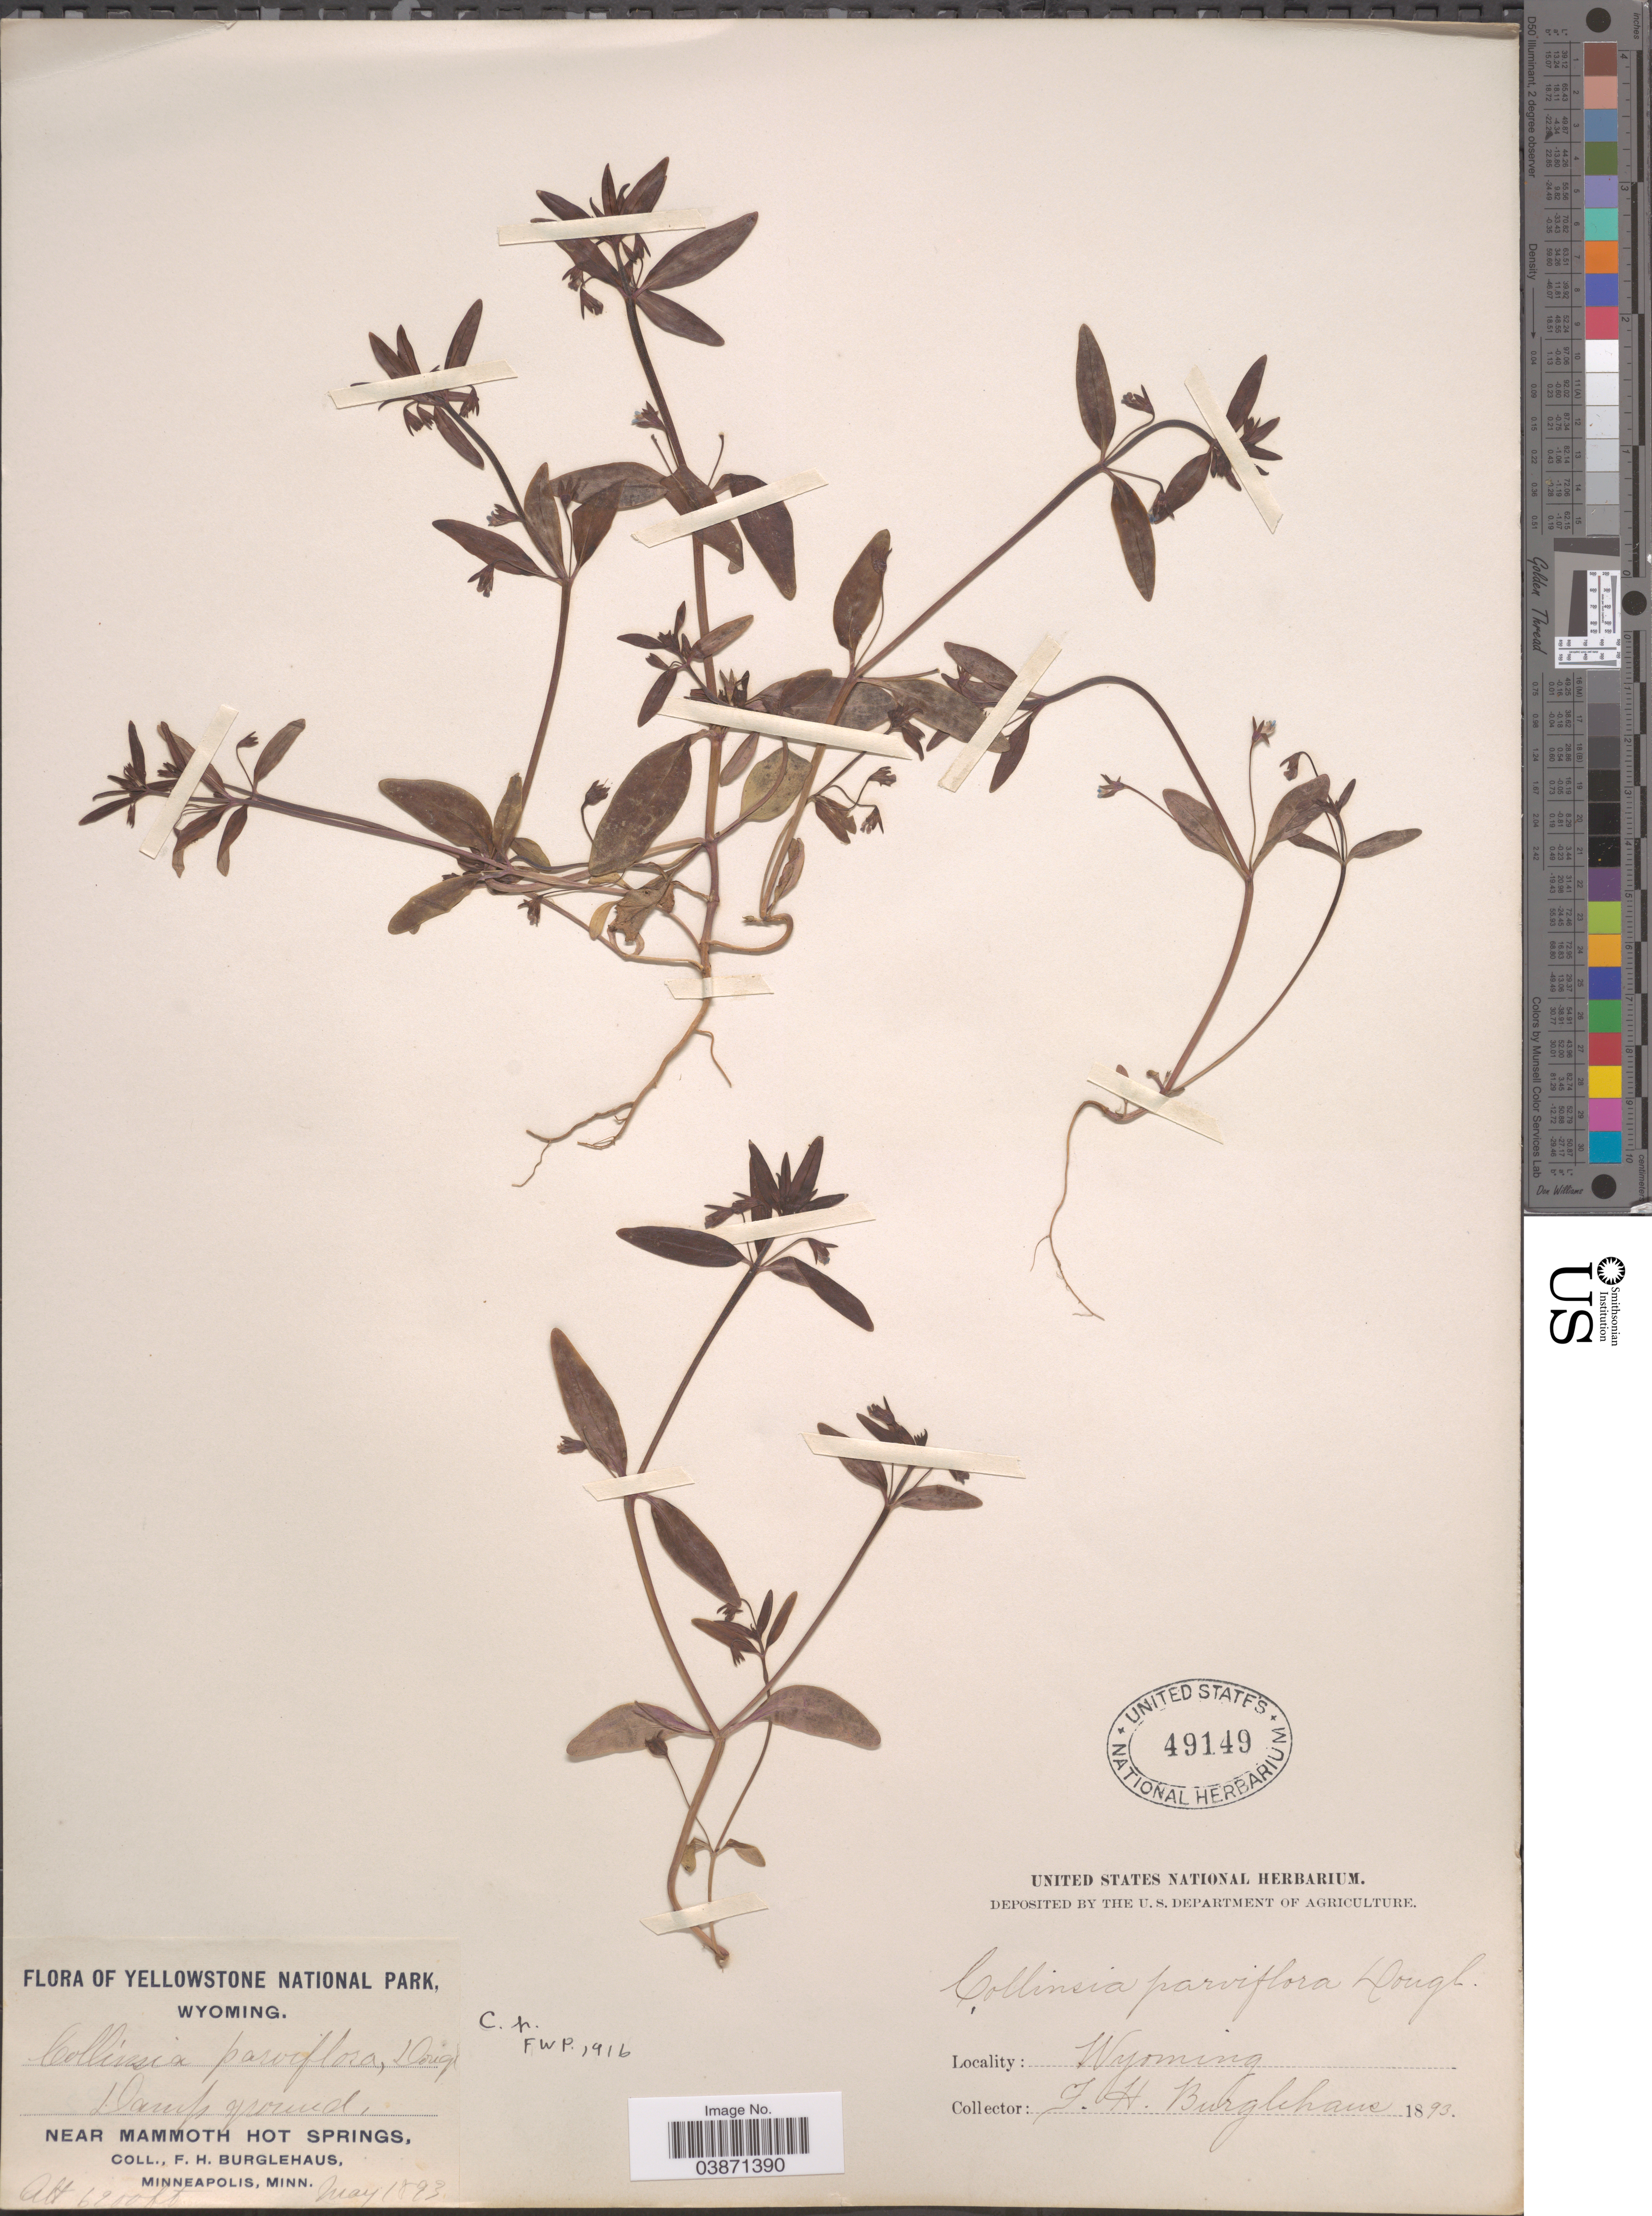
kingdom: Plantae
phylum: Tracheophyta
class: Magnoliopsida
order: Lamiales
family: Plantaginaceae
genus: Collinsia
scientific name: Collinsia parviflora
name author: Douglas ex Lindl.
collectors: F. Burglehaus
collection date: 1893-05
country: United States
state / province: Wyoming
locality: Yellowstone National Park. Near Mammoth Hot Springs.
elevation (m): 3658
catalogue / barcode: US 49149